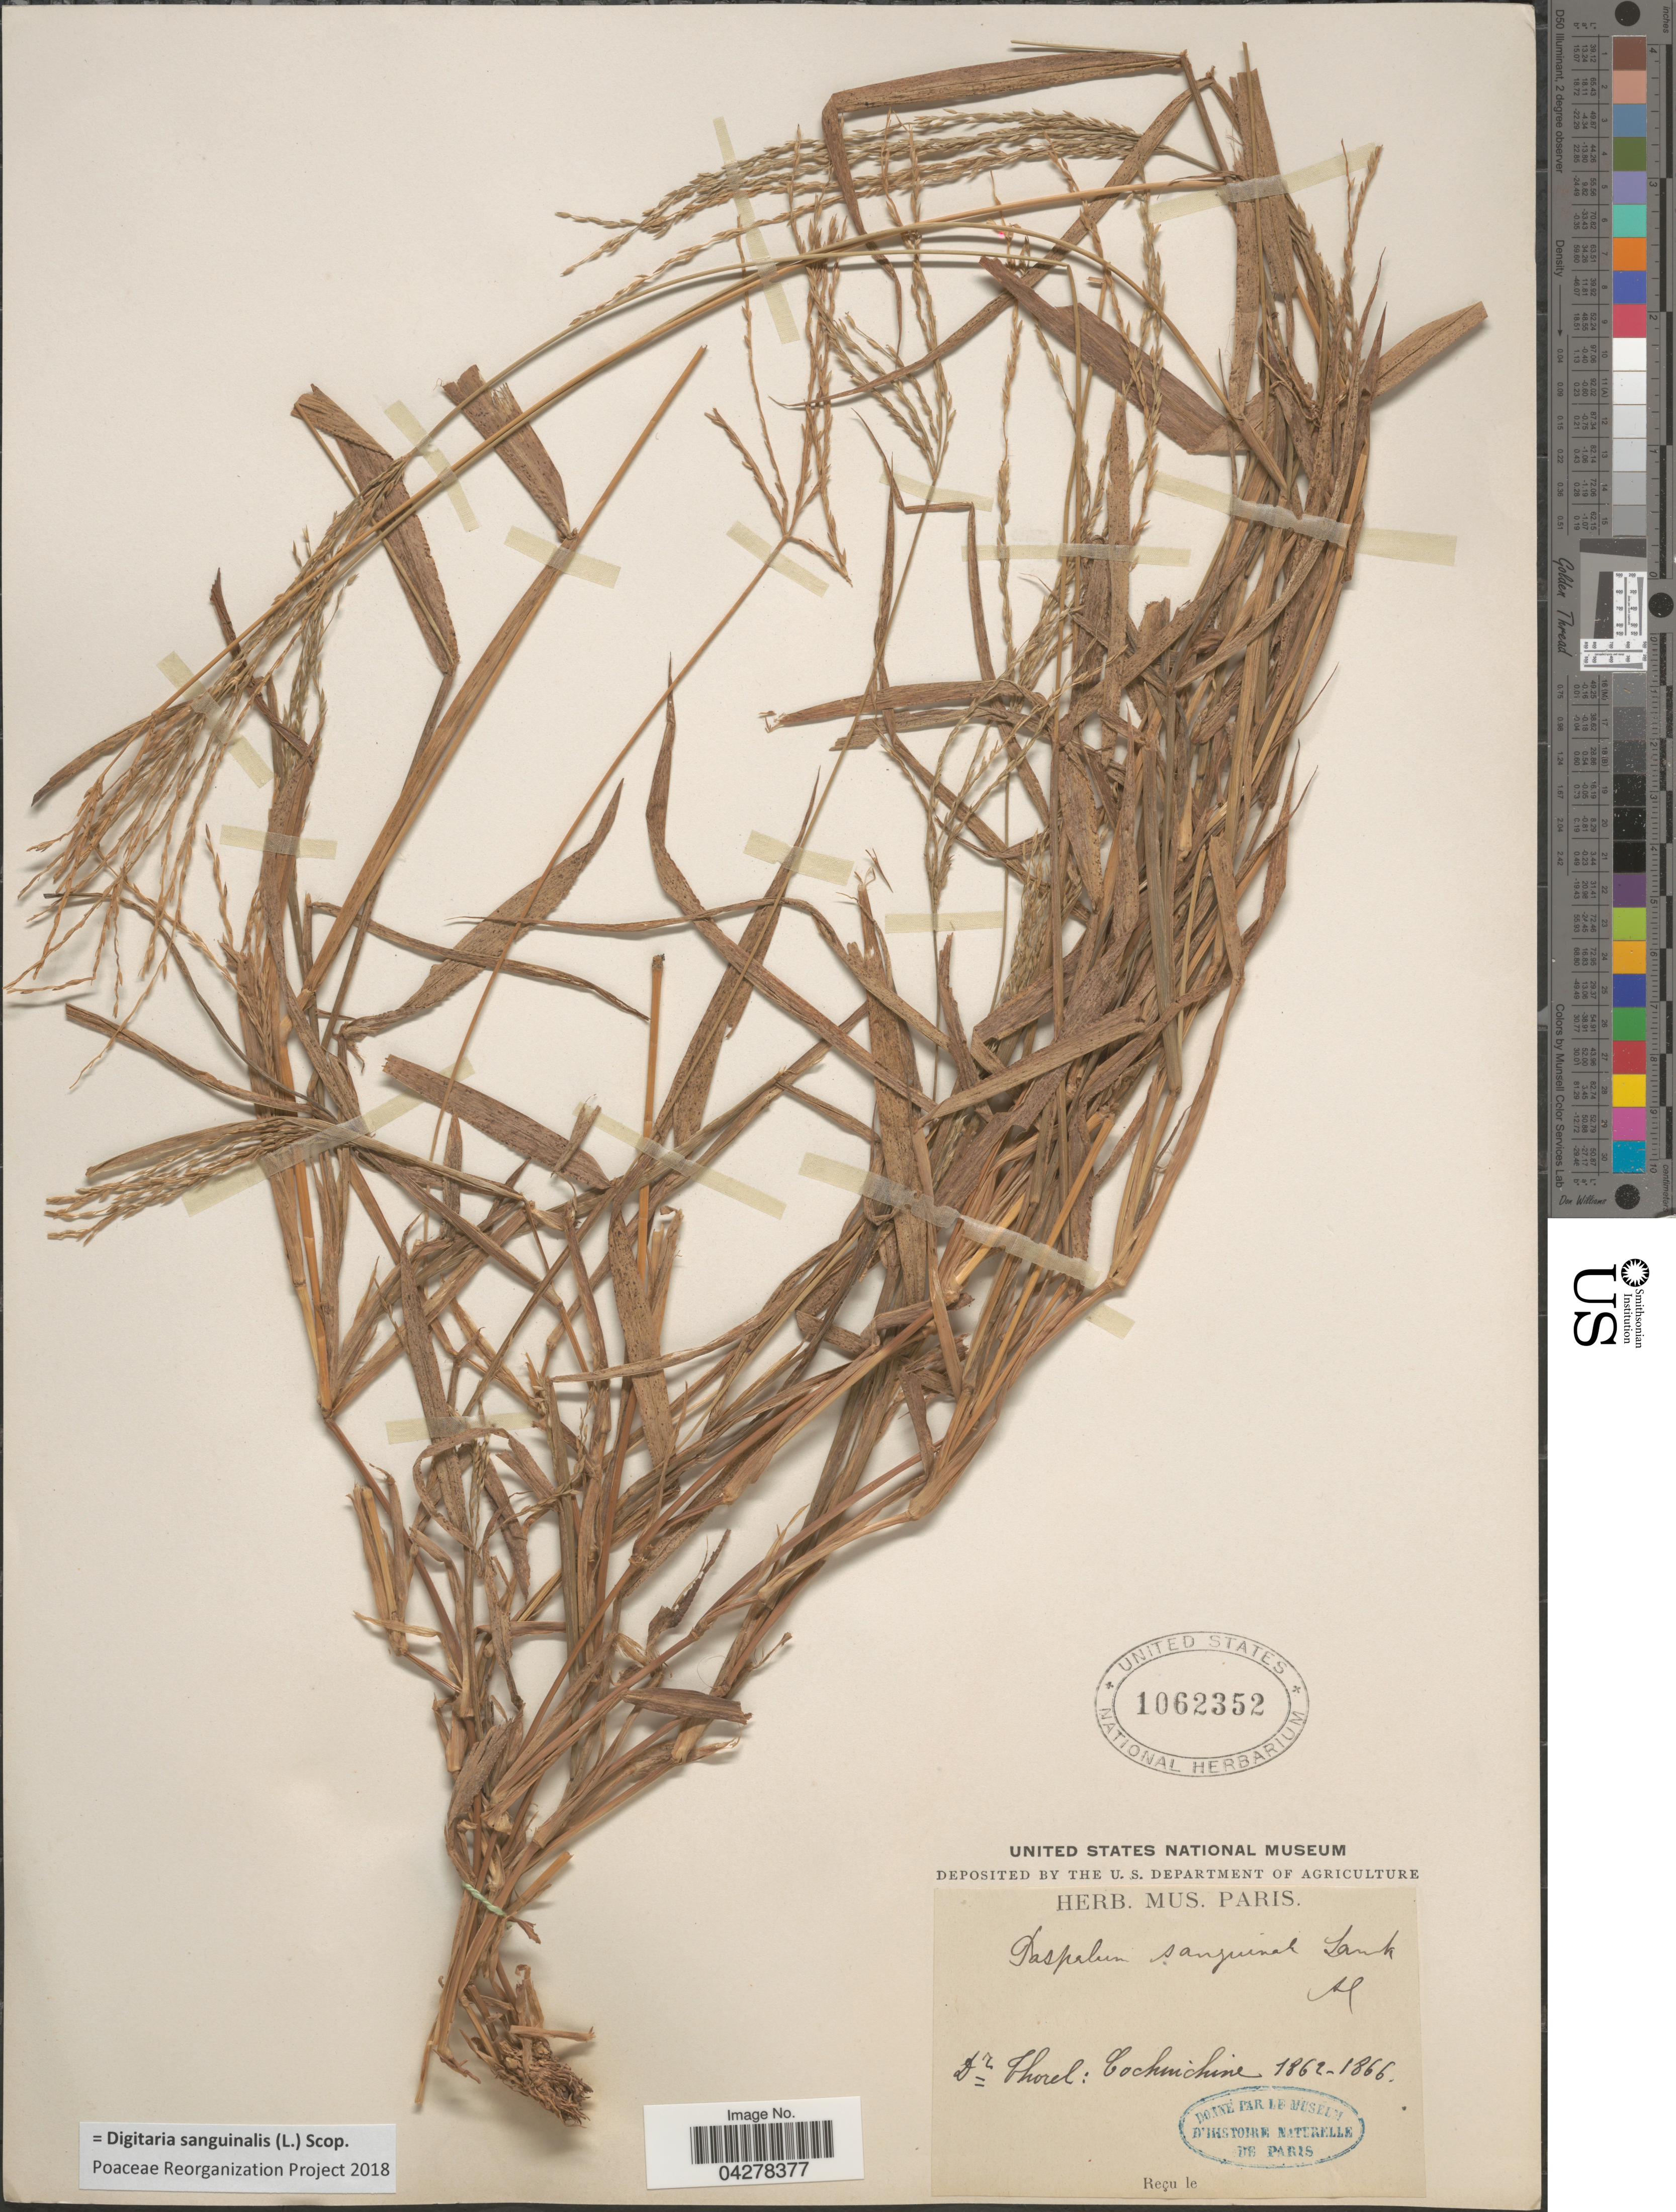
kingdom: Plantae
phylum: Tracheophyta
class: Liliopsida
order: Poales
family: Poaceae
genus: Digitaria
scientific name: Digitaria sanguinalis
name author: (L.) Scop.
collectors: Thorel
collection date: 1862/1866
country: Vietnam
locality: Cochinchine.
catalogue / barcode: US 1062352